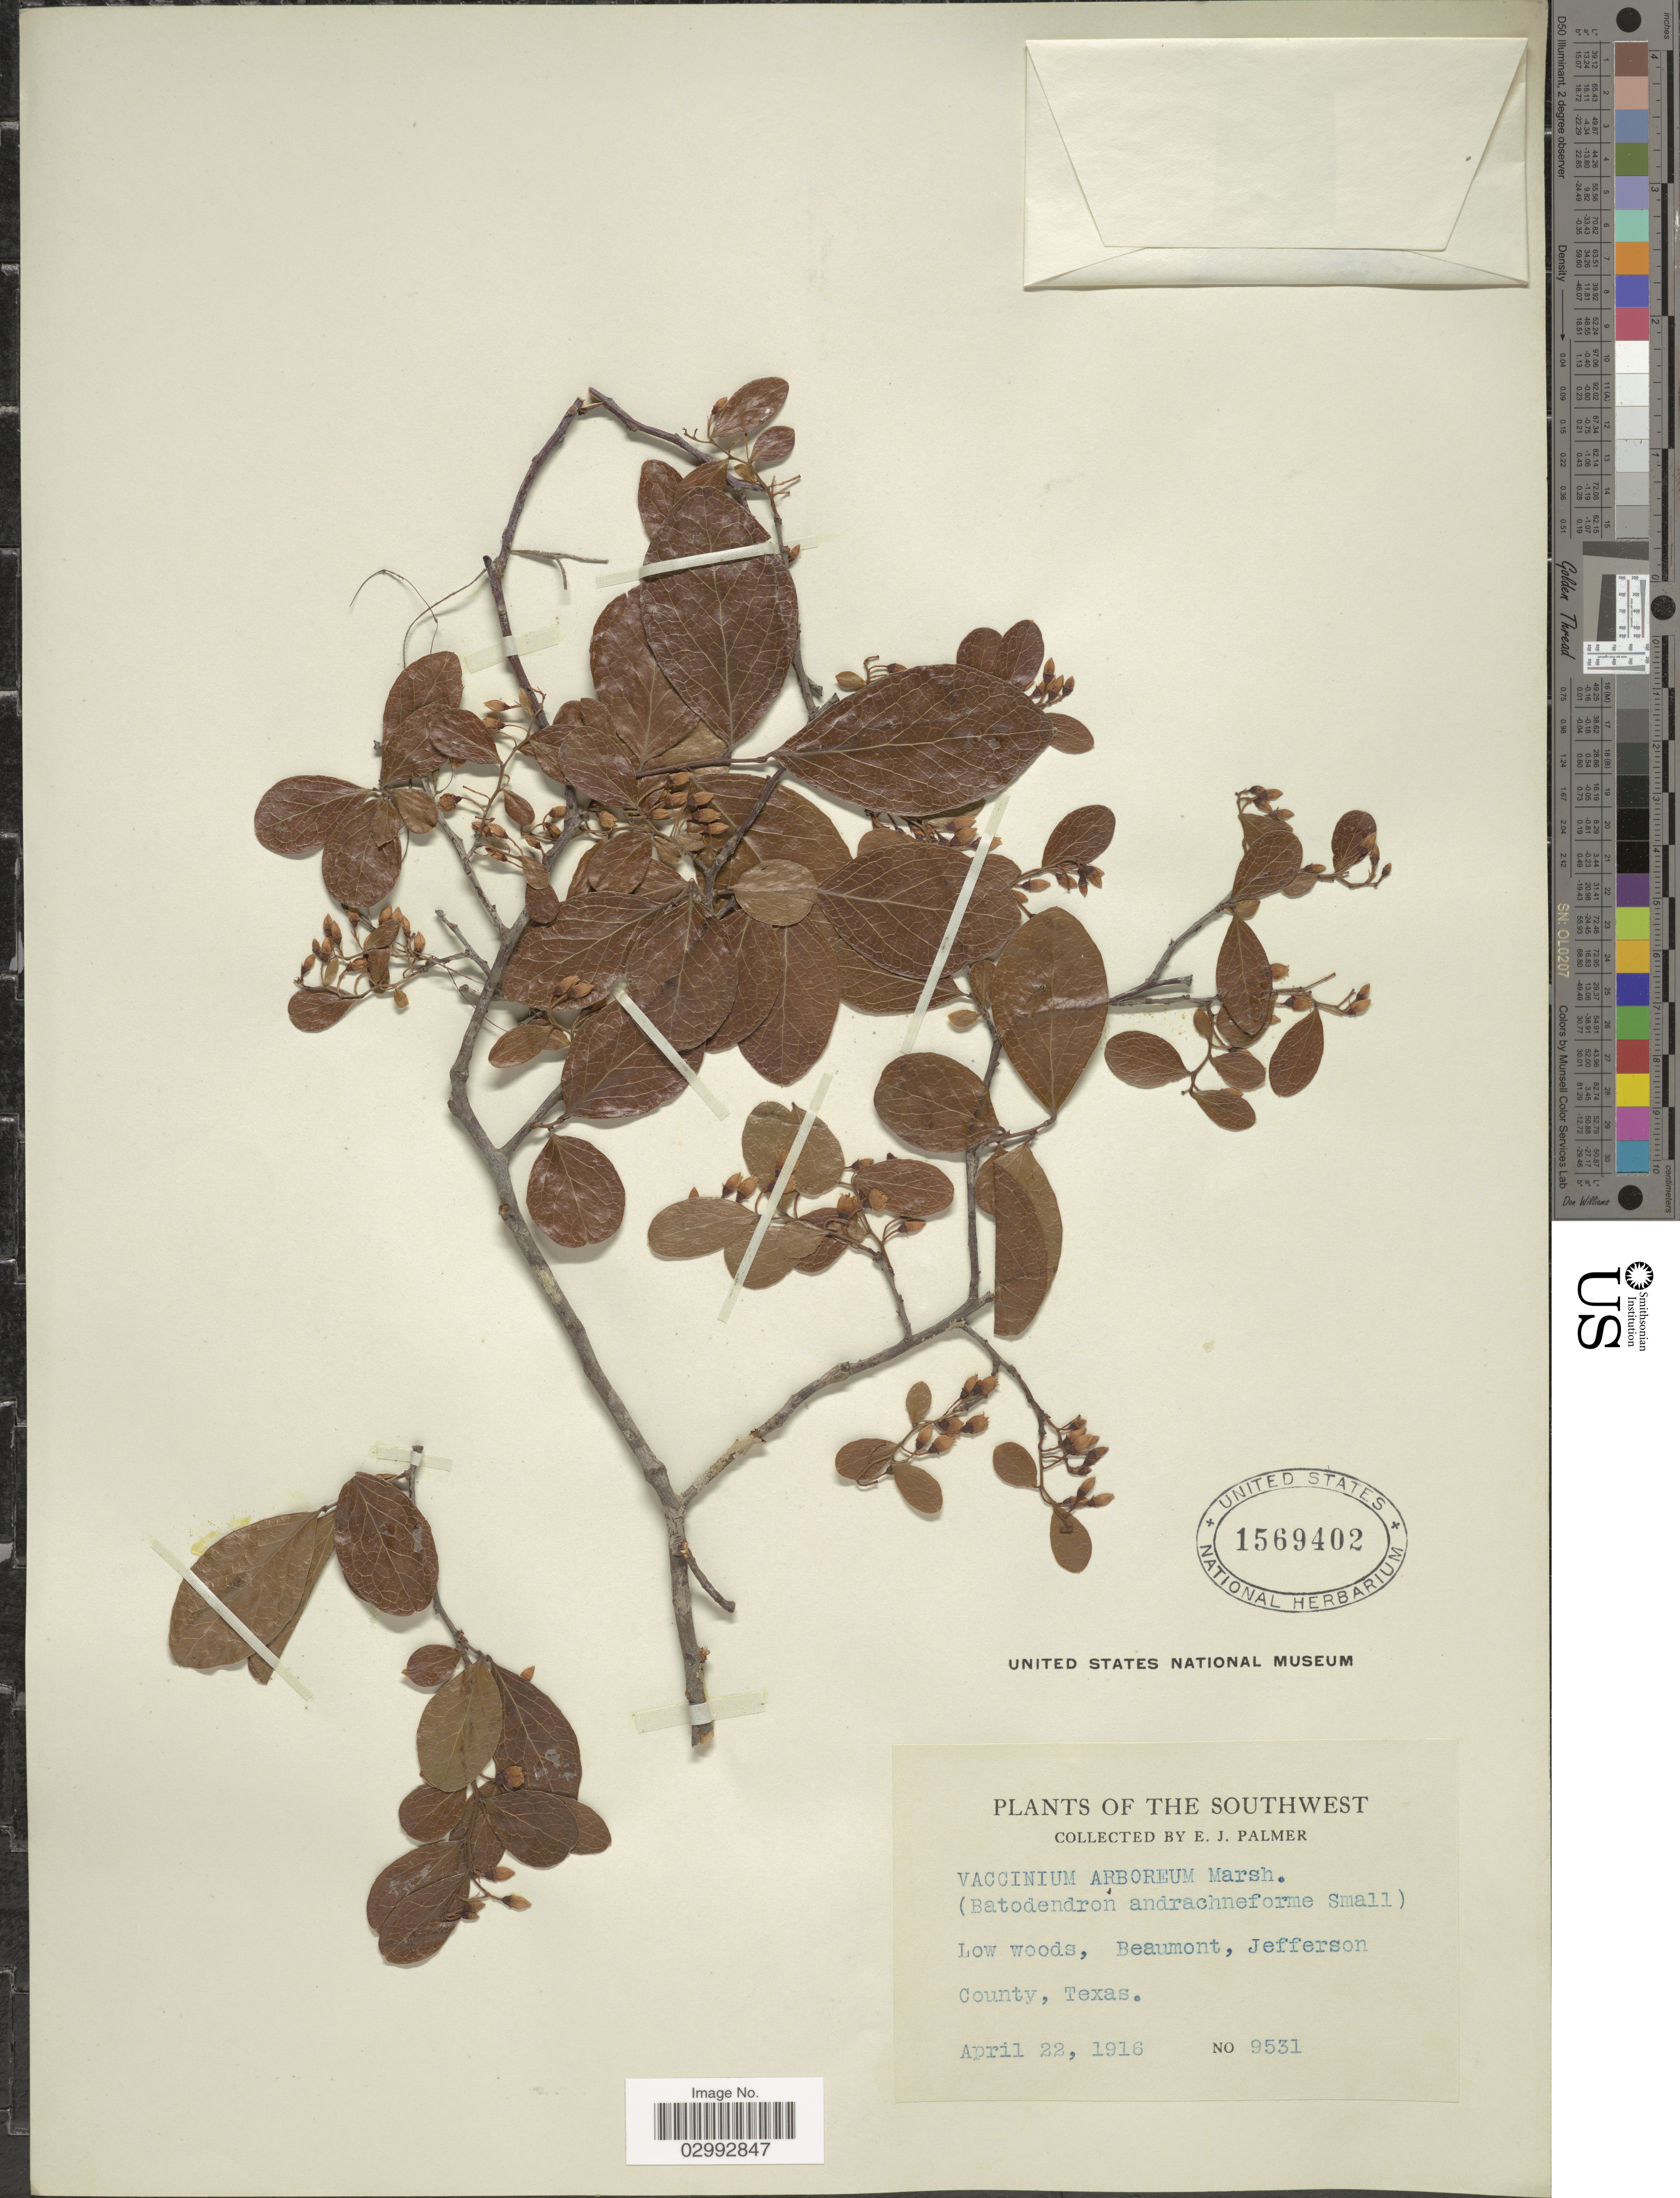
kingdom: Plantae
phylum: Tracheophyta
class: Magnoliopsida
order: Ericales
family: Ericaceae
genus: Batodendron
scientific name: Batodendron arboreum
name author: Nutt.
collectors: E. J. Palmer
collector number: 9531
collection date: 1916-04-22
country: United States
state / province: Texas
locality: Southwest. Low woods, Beaumont, Jefferson County.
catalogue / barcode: US 1569402